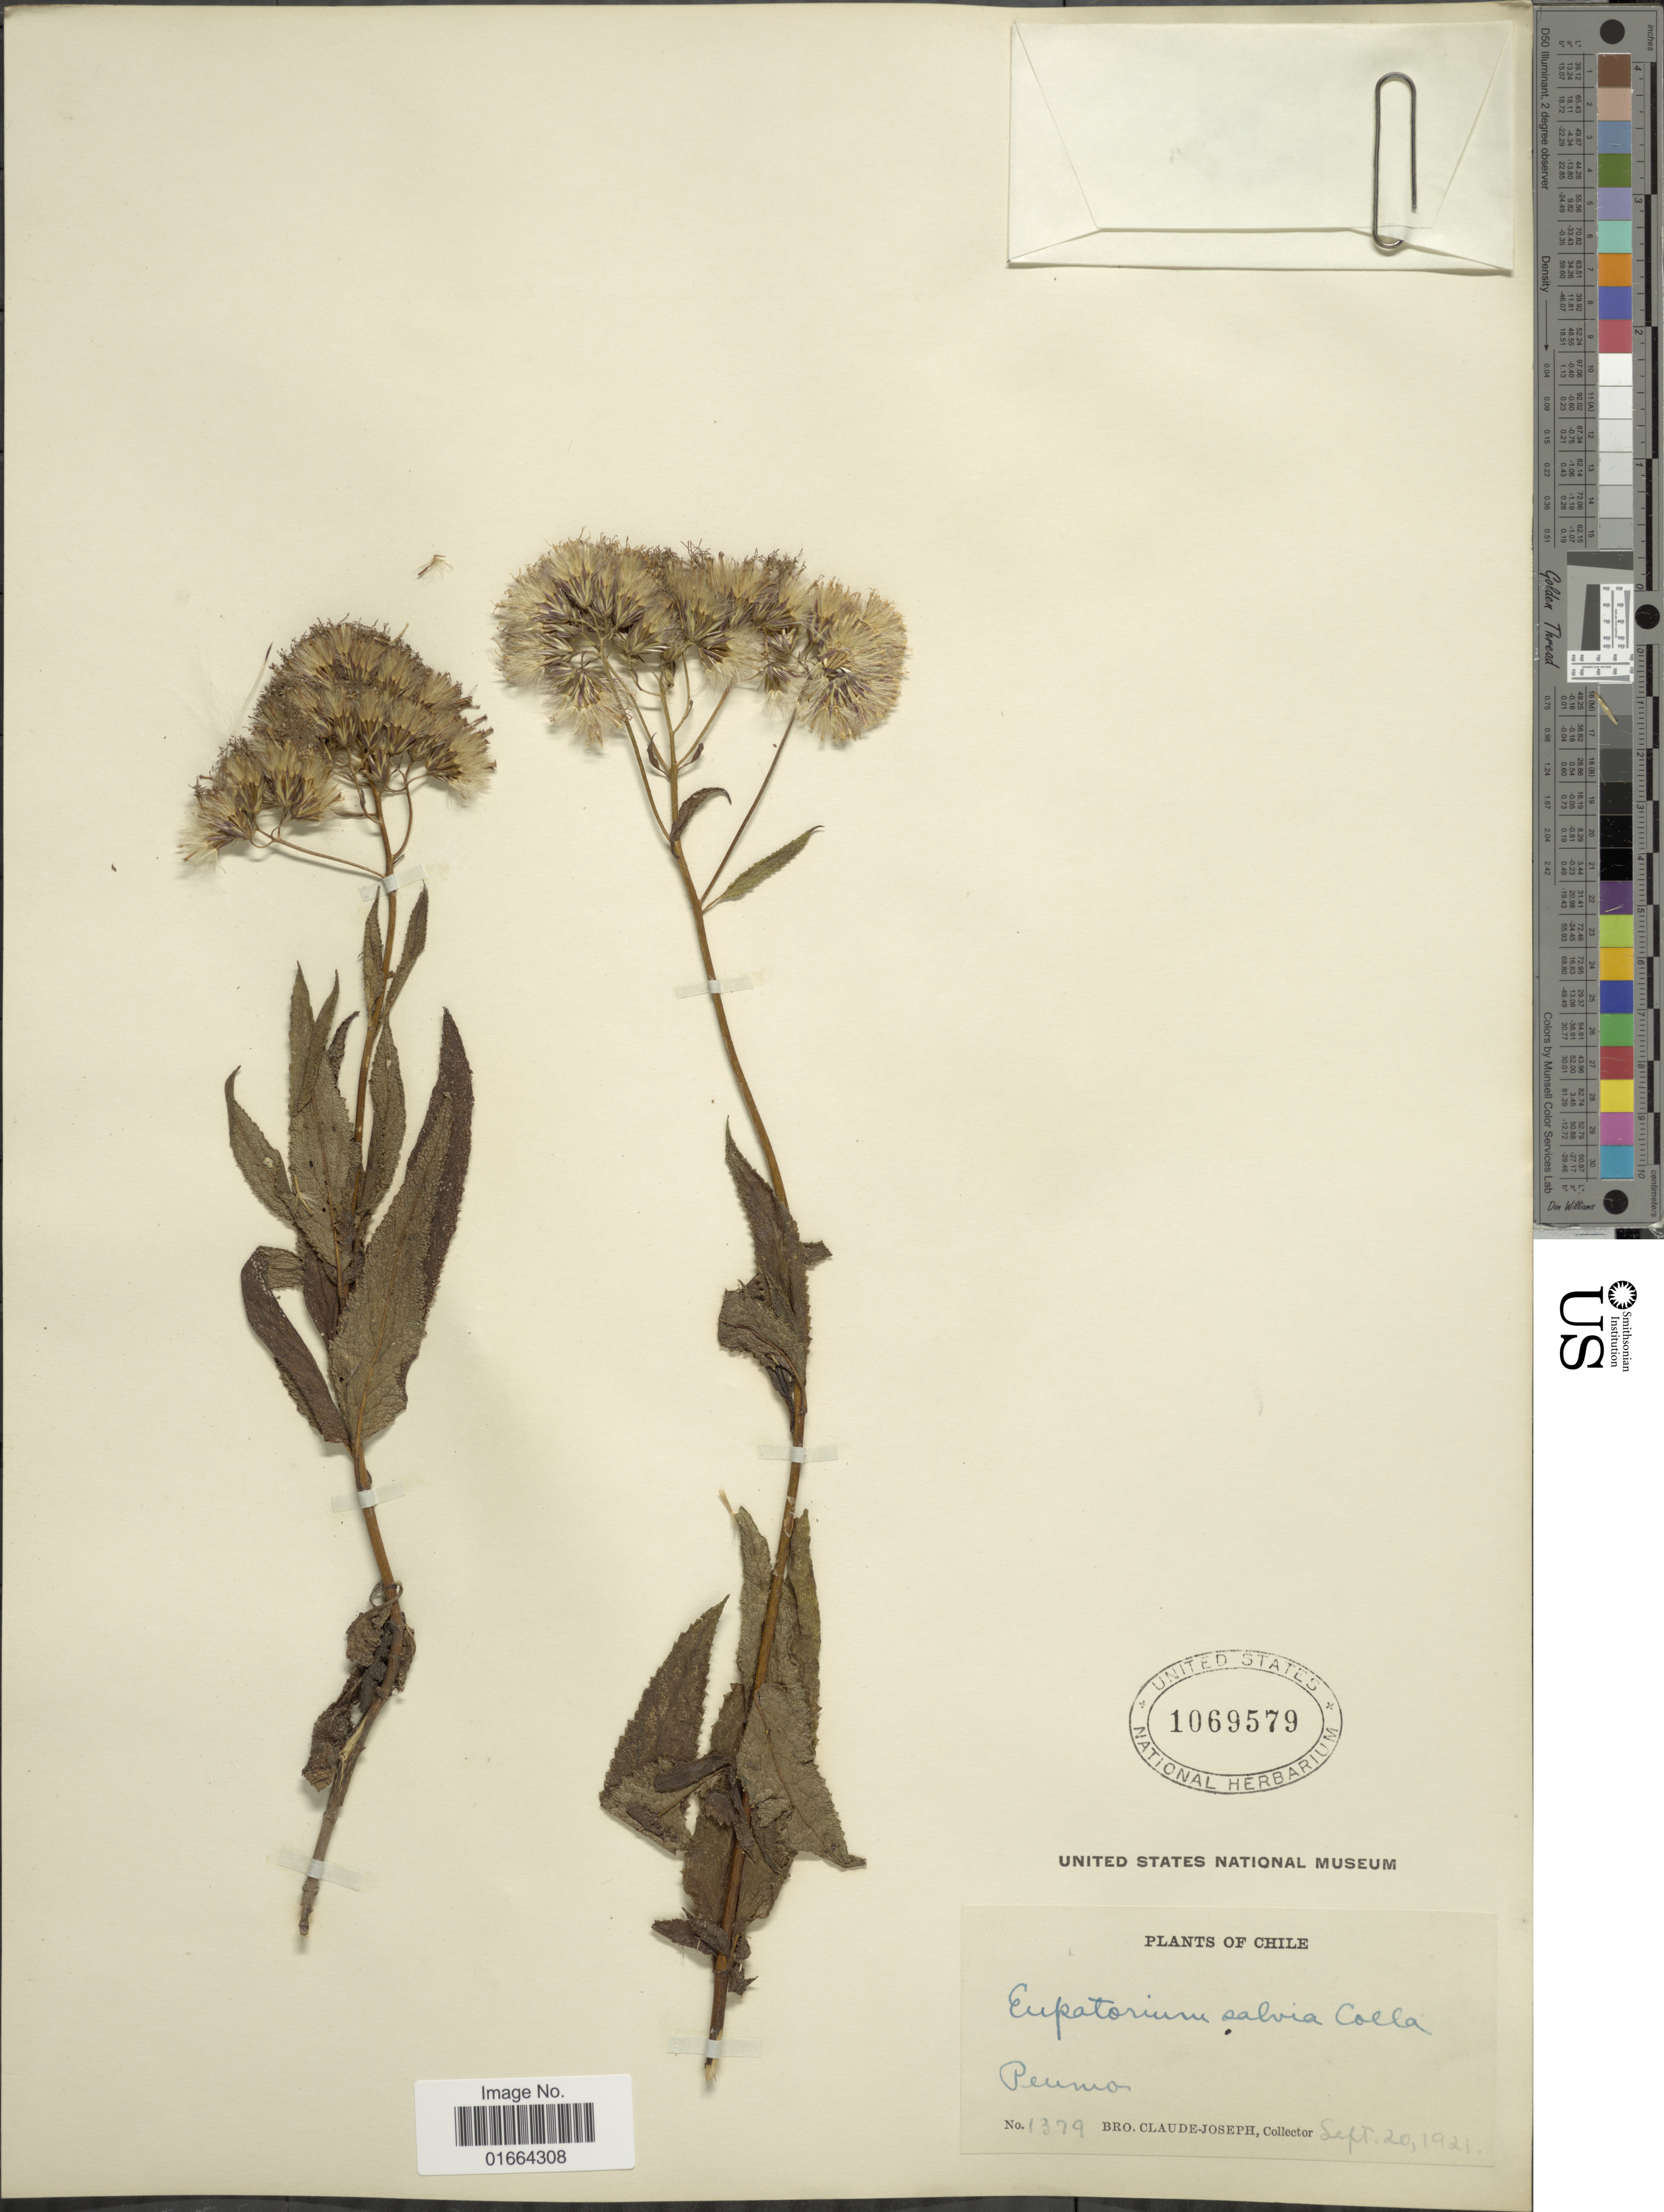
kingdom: Plantae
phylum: Tracheophyta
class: Magnoliopsida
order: Asterales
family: Asteraceae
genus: Aristeguietia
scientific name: Aristeguietia salvia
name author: (Colla) R.M. King & H. Rob.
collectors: Bro. Claude-Joseph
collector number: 1379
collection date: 1921-09-20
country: Chile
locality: Peumo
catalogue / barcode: US 1069579